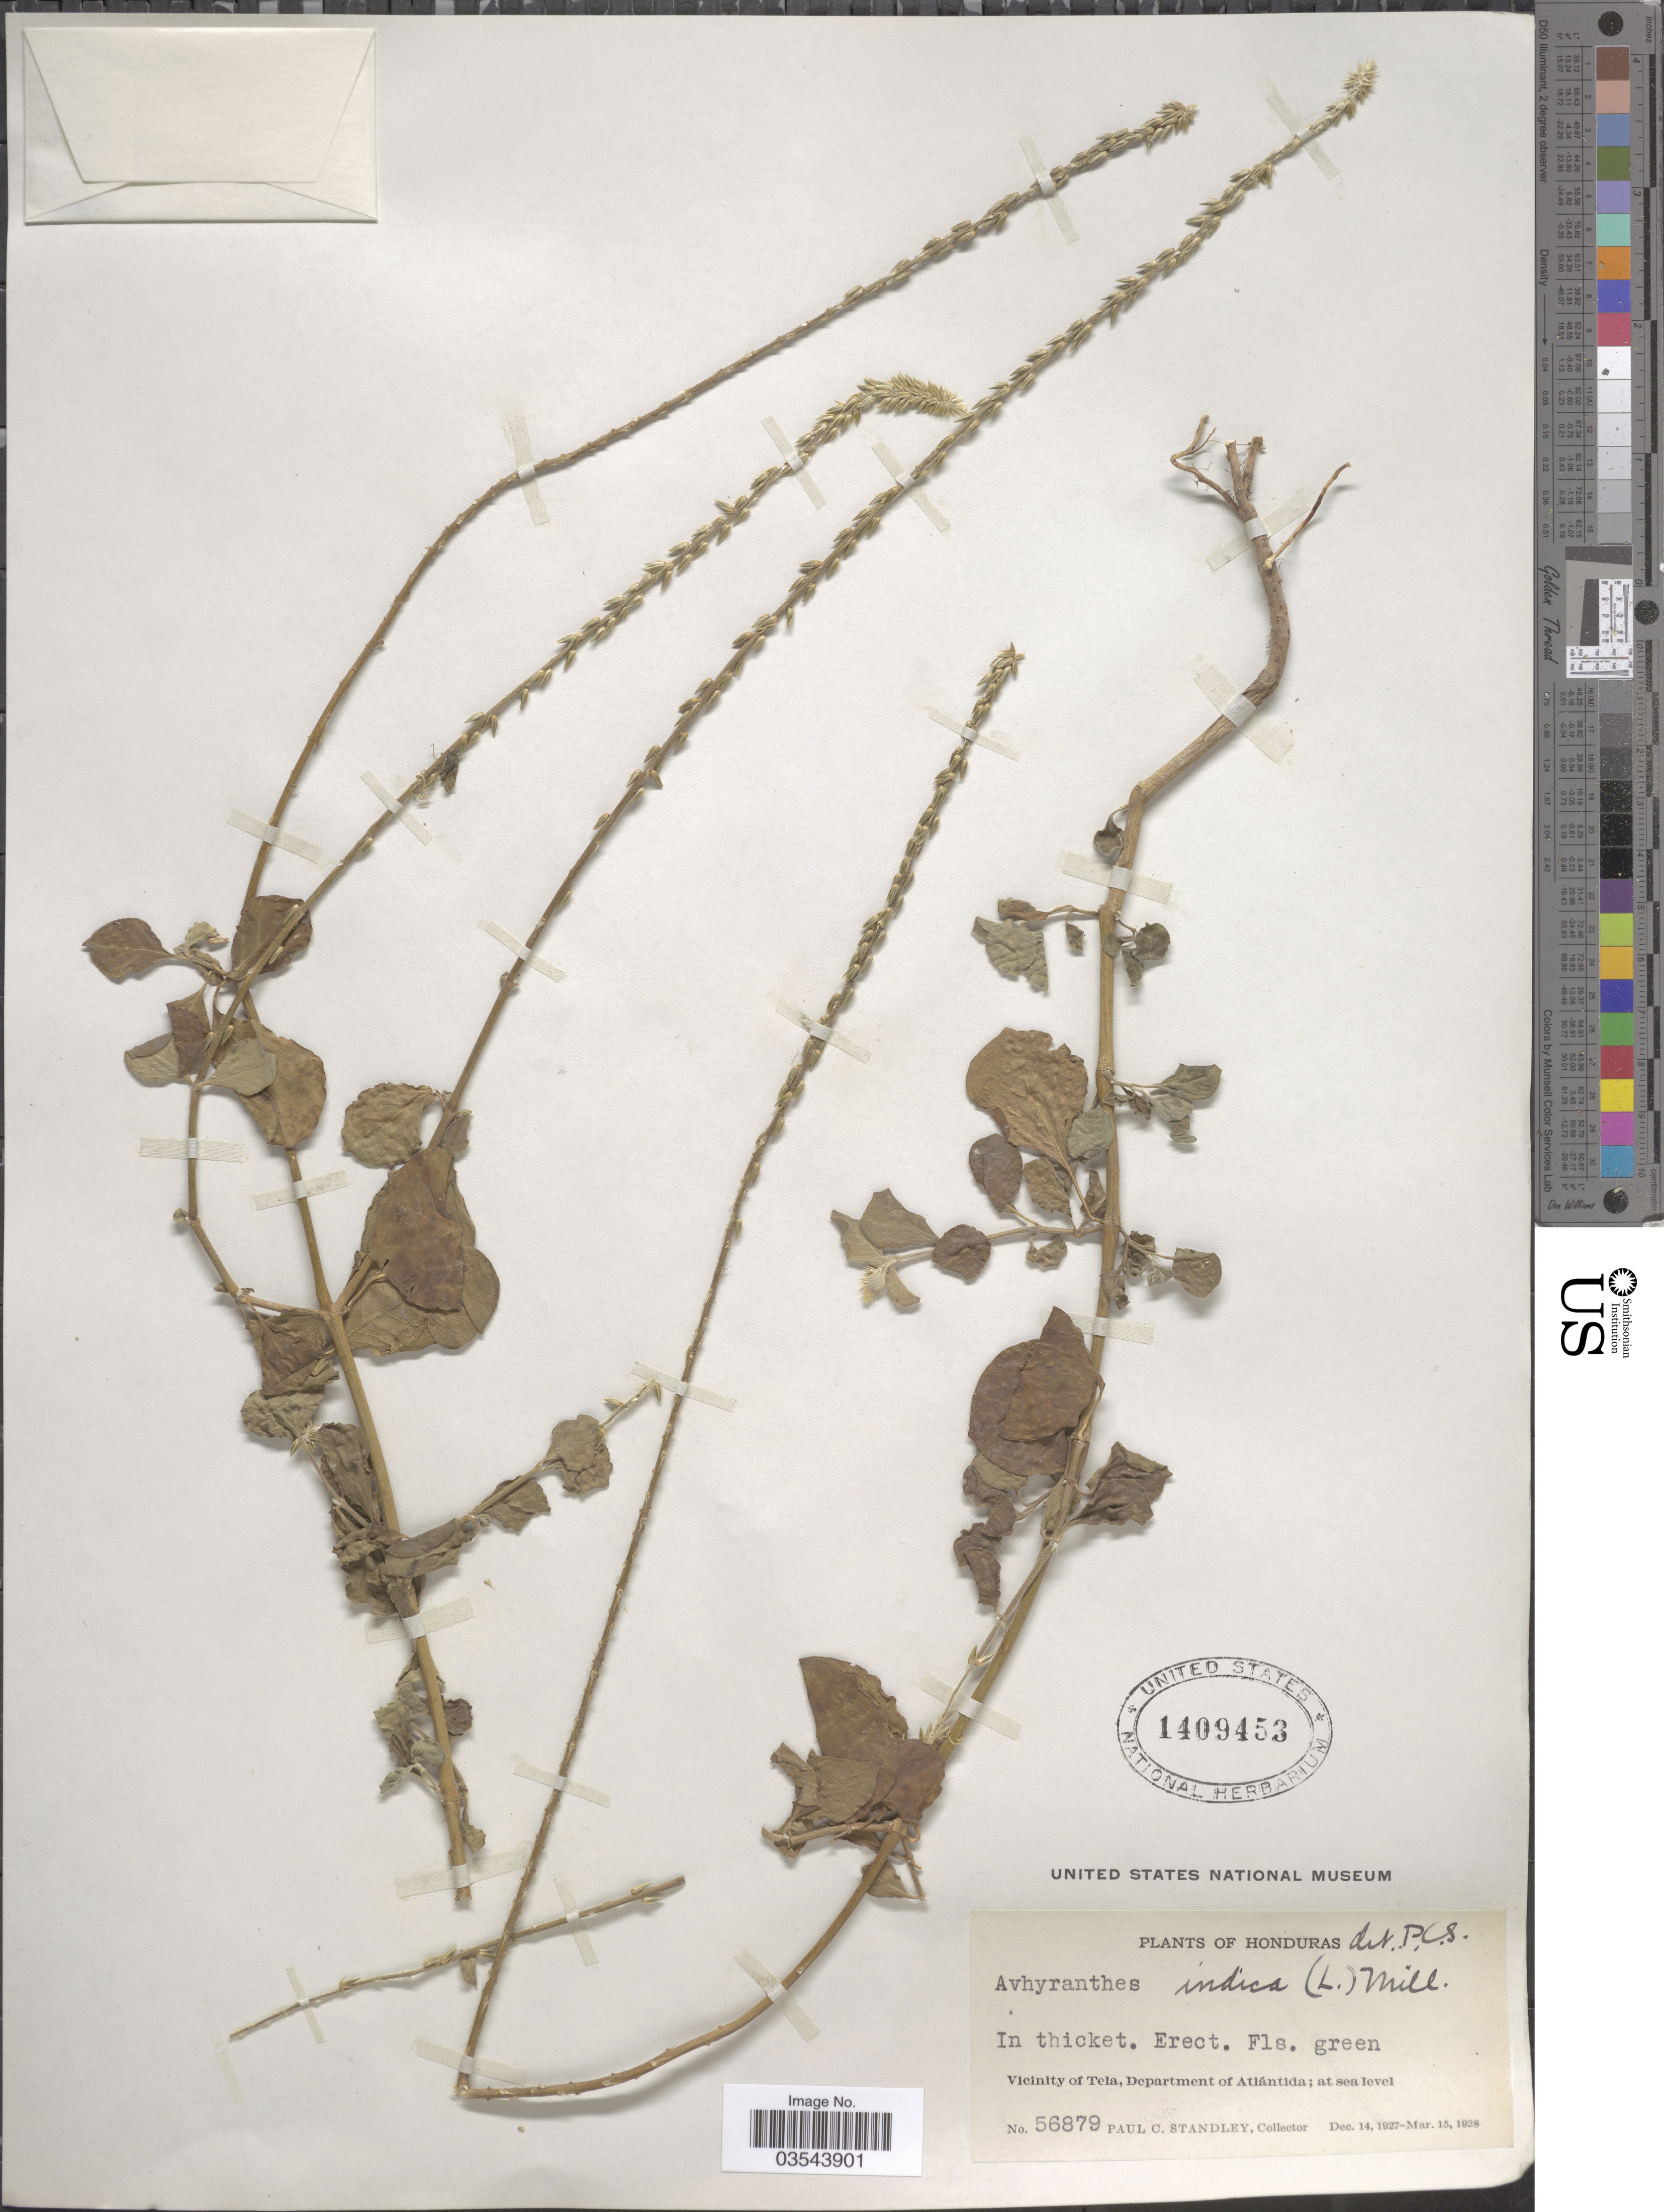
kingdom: Plantae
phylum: Tracheophyta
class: Magnoliopsida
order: Caryophyllales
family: Amaranthaceae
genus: Achyranthes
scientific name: Achyranthes indica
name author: (L.) Mill.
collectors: P. C. Standley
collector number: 56879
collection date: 1927-12-14/1928-03-15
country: Honduras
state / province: Atlántida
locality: In thicket. Vicinity of Tela, Department of Atlántida.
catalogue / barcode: US 1409453